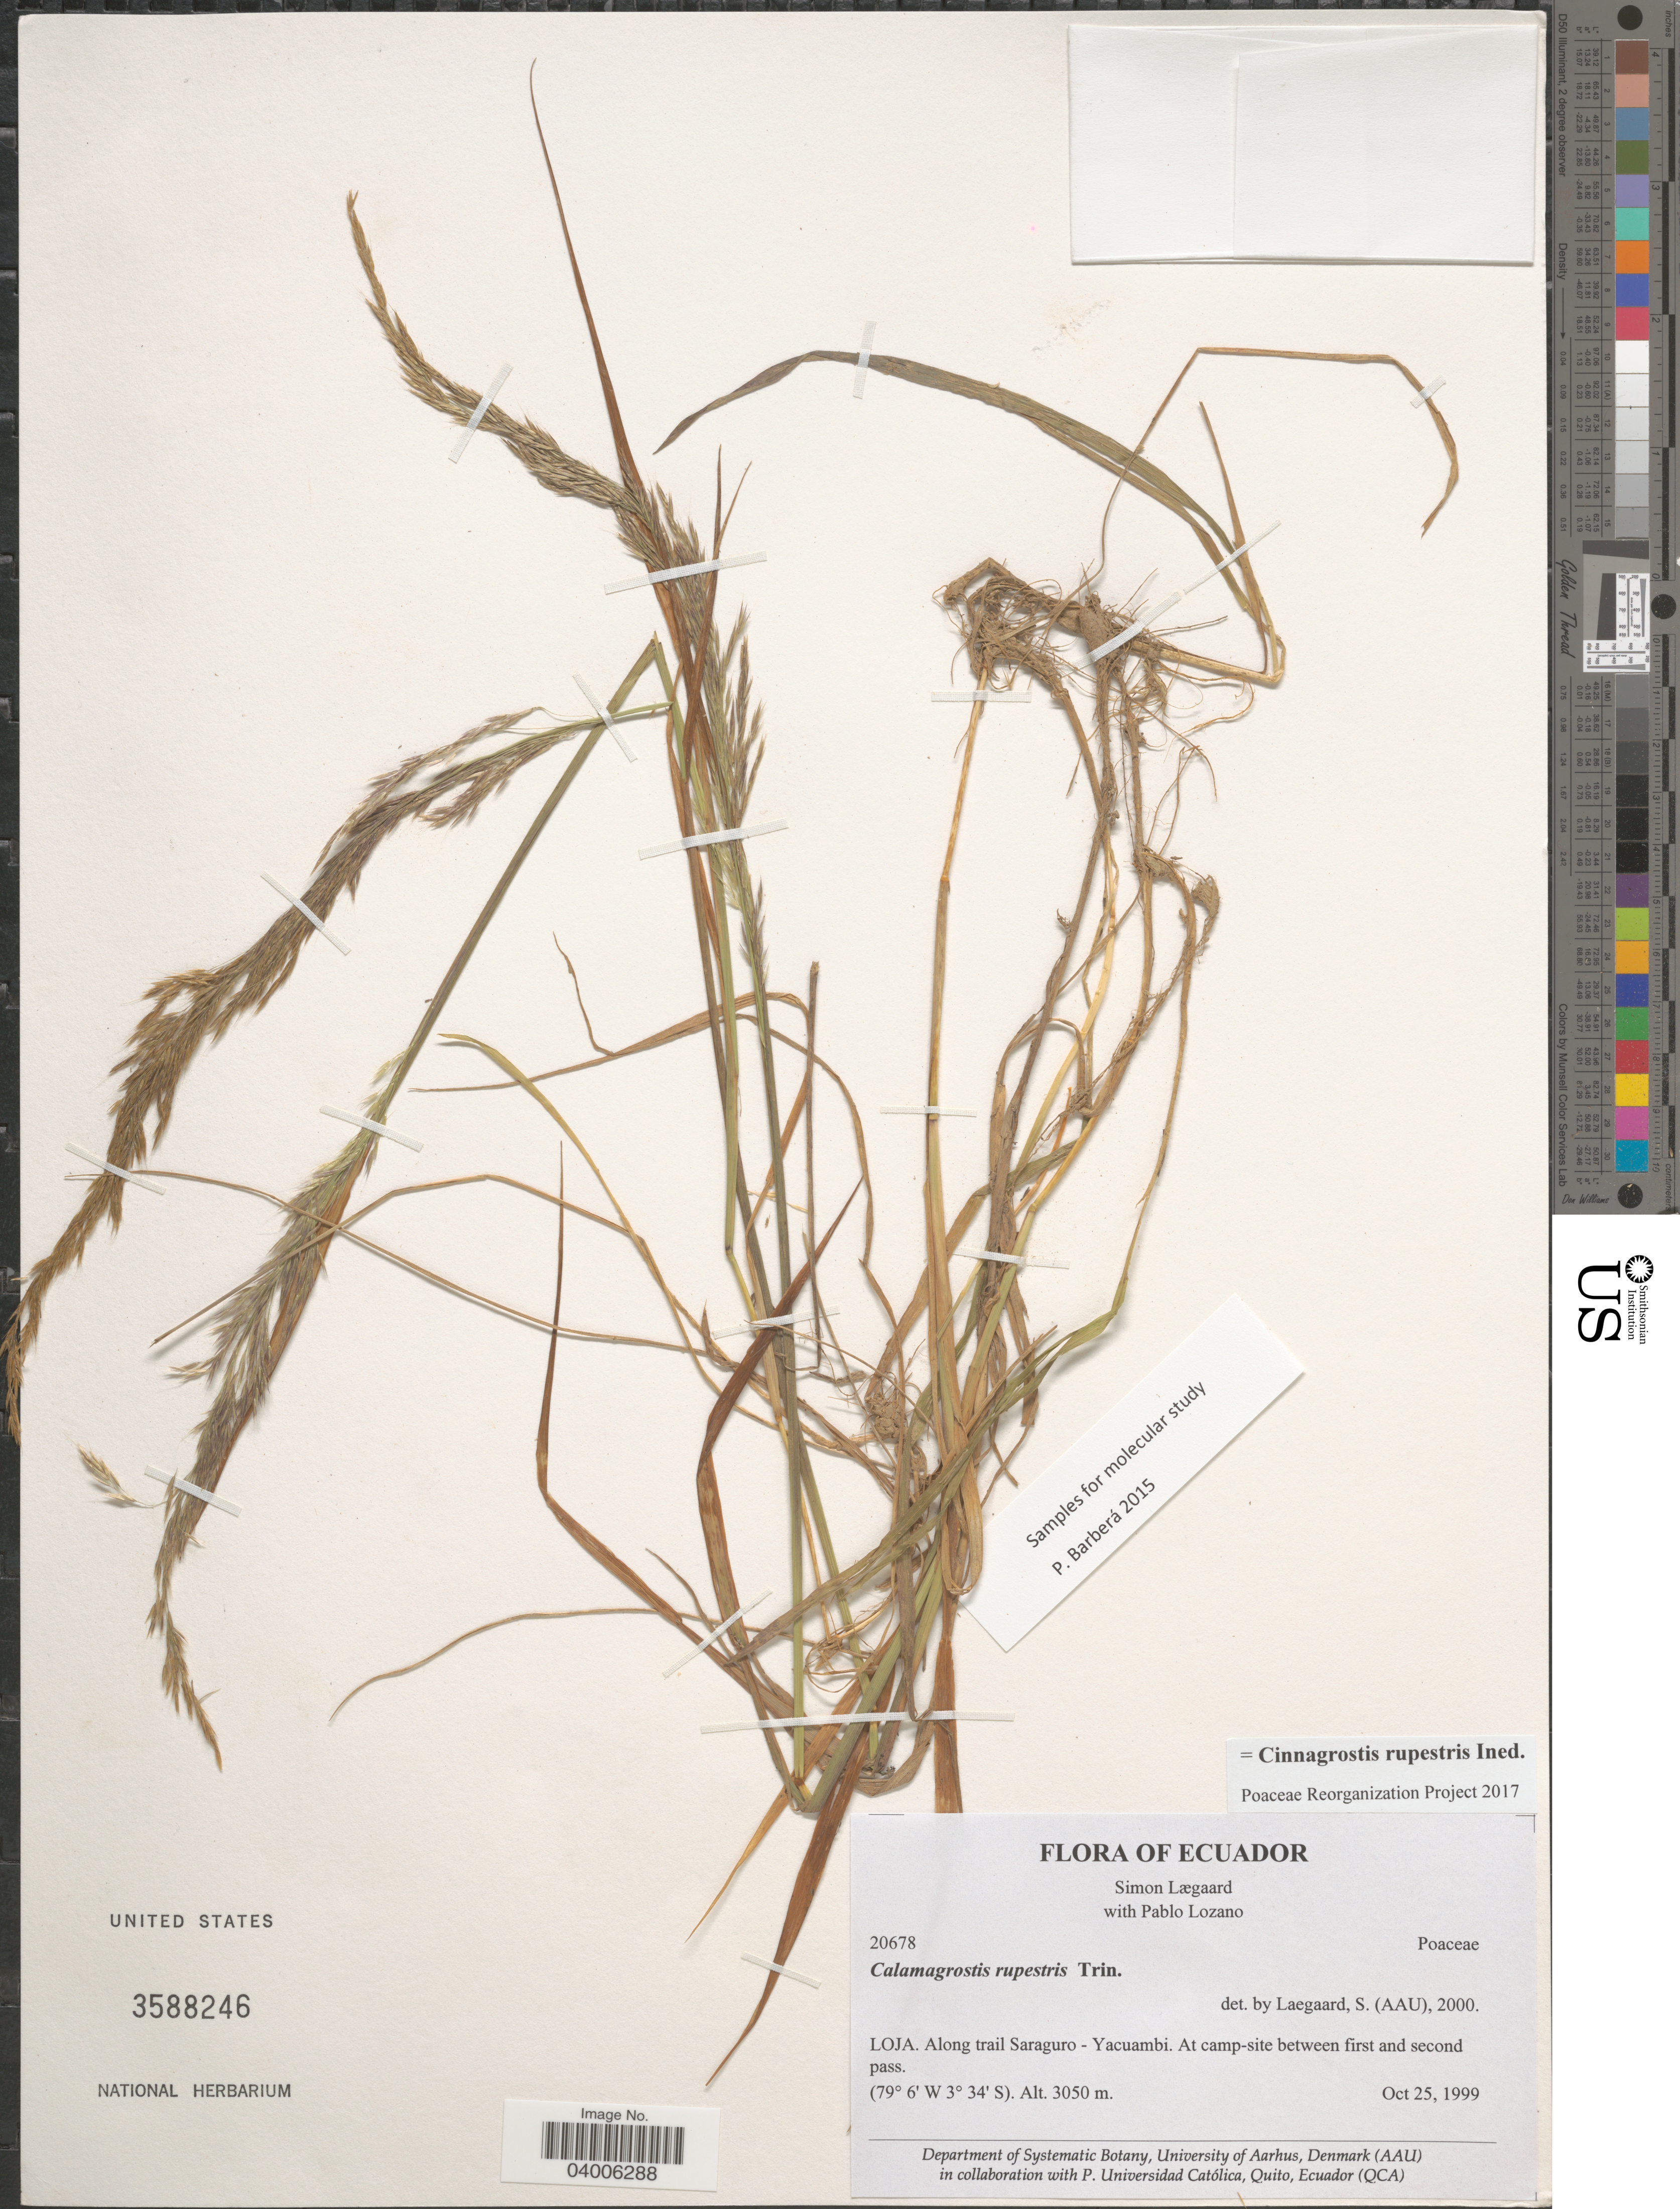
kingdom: Plantae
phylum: Tracheophyta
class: Liliopsida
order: Poales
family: Poaceae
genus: Cinnagrostis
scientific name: Cinnagrostis rupestris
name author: (Trin.) P.M. Peterson et al.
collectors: S. Lægaard & P. Lozano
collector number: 20678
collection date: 1999-10-25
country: Ecuador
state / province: Loja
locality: Along trail Saraguro - Yacuambi. At camp-site between first and second pass.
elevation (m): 3050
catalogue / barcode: US 3588246